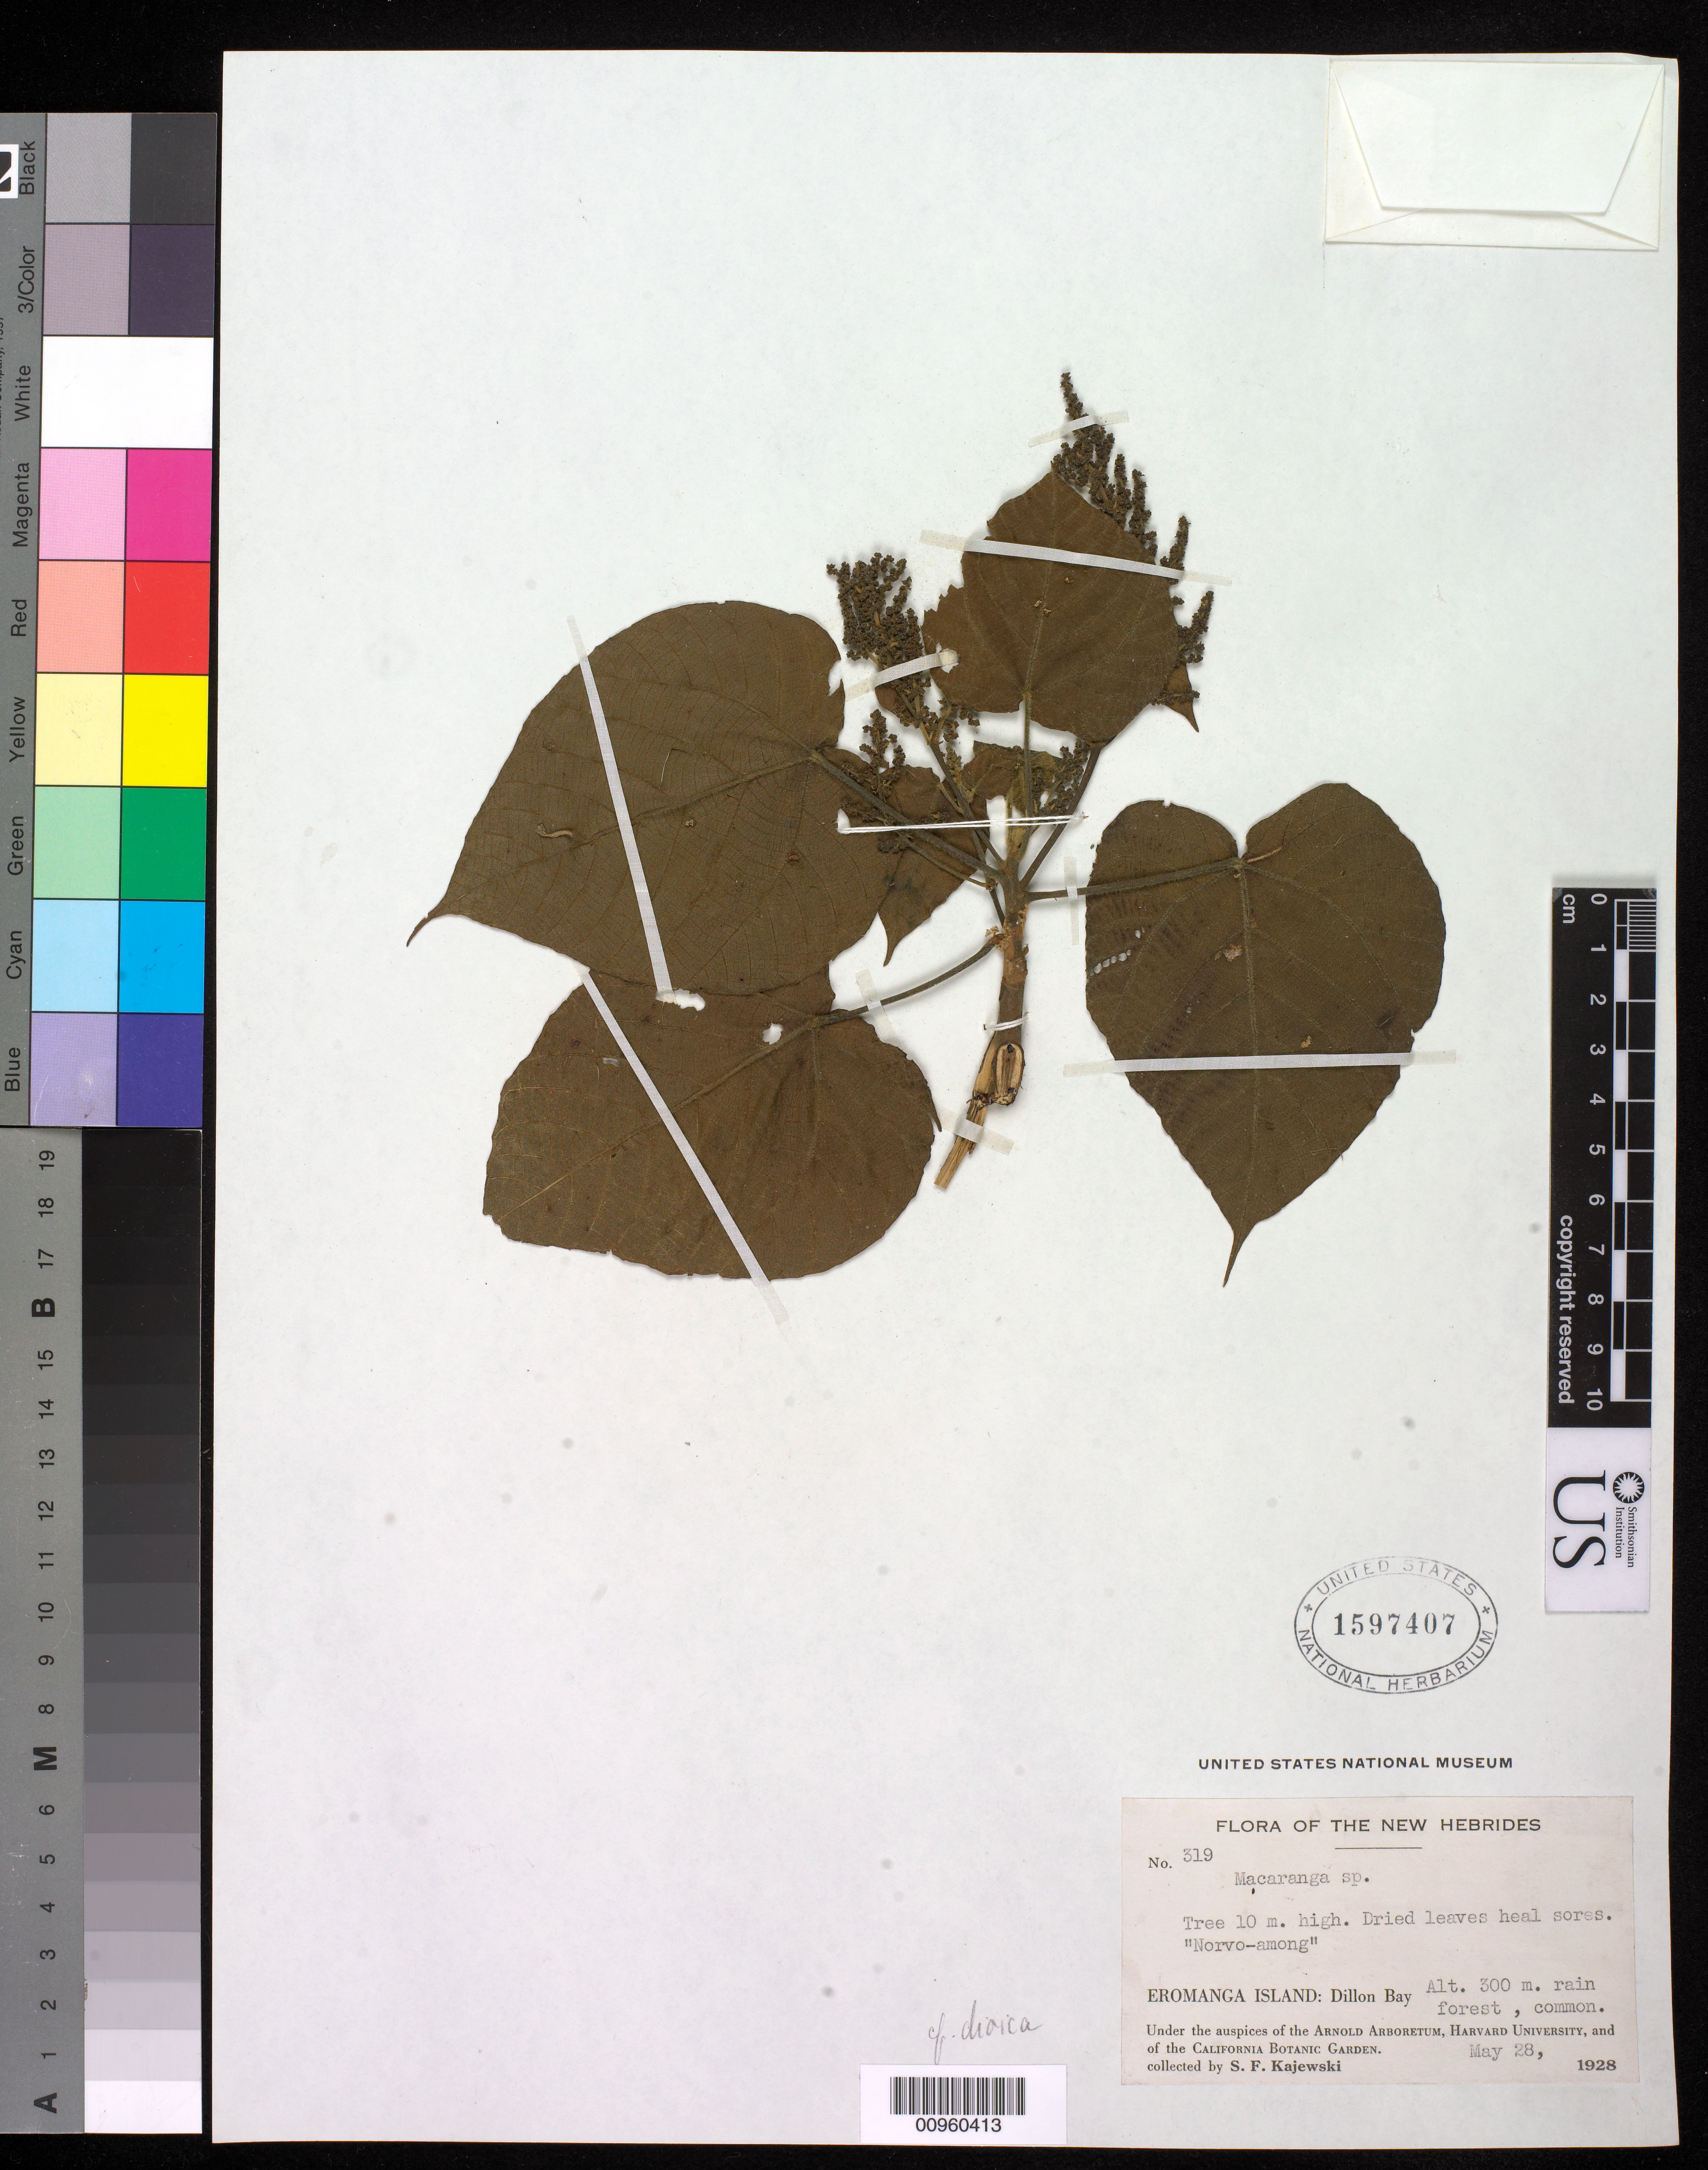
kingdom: Plantae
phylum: Tracheophyta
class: Magnoliopsida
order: Malpighiales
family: Euphorbiaceae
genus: Macaranga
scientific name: Macaranga sp.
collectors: S. Kajewski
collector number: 319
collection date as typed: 28 May 1928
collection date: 1928-05-28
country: Vanuatu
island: Erromango [Eromanga]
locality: New Hebrides, Dillon Bay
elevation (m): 300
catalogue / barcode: US 1597407